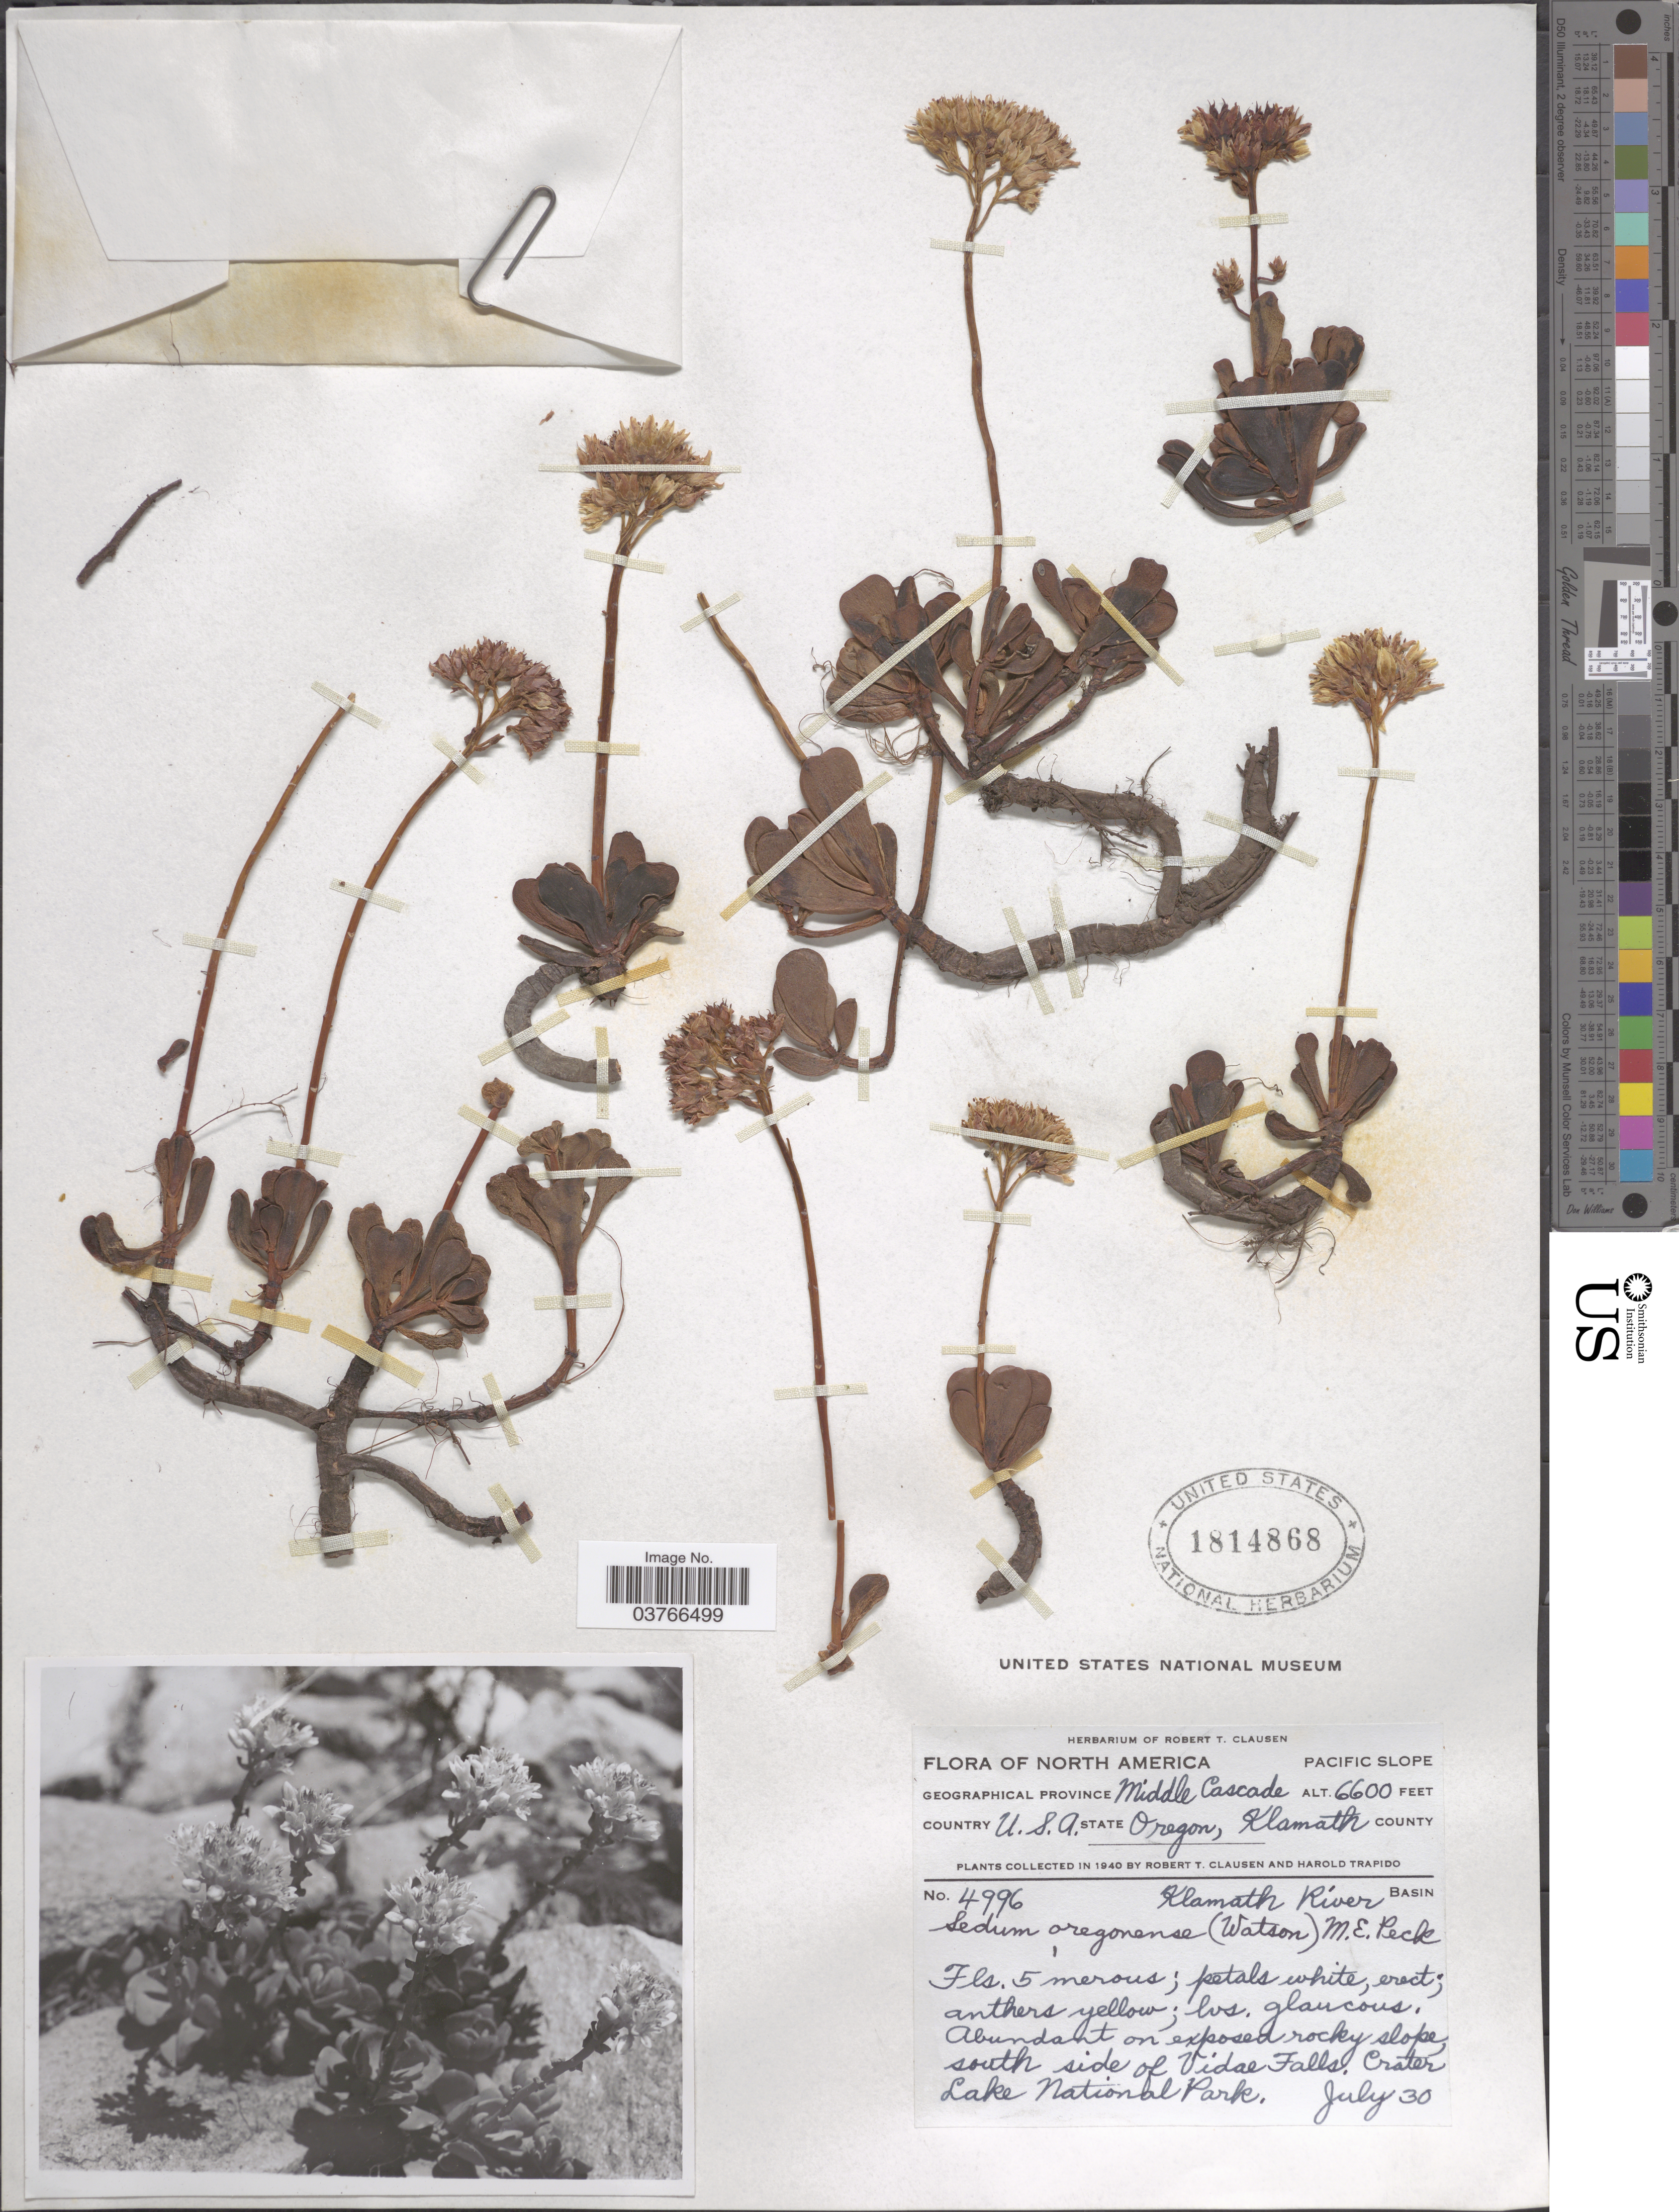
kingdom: Plantae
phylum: Tracheophyta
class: Magnoliopsida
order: Saxifragales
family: Crassulaceae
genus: Sedum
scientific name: Sedum oregonense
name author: (S. Watson) M. Peck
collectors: R. T. Clausen & H. Trapido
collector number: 4996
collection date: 1940-07-30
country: United States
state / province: Oregon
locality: Pacific Slope. Province Middle Cascade. Klamath County. Klamath River Basin. South side of Vidae Falls. Crater Lake National Park.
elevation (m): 2012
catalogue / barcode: US 1814868